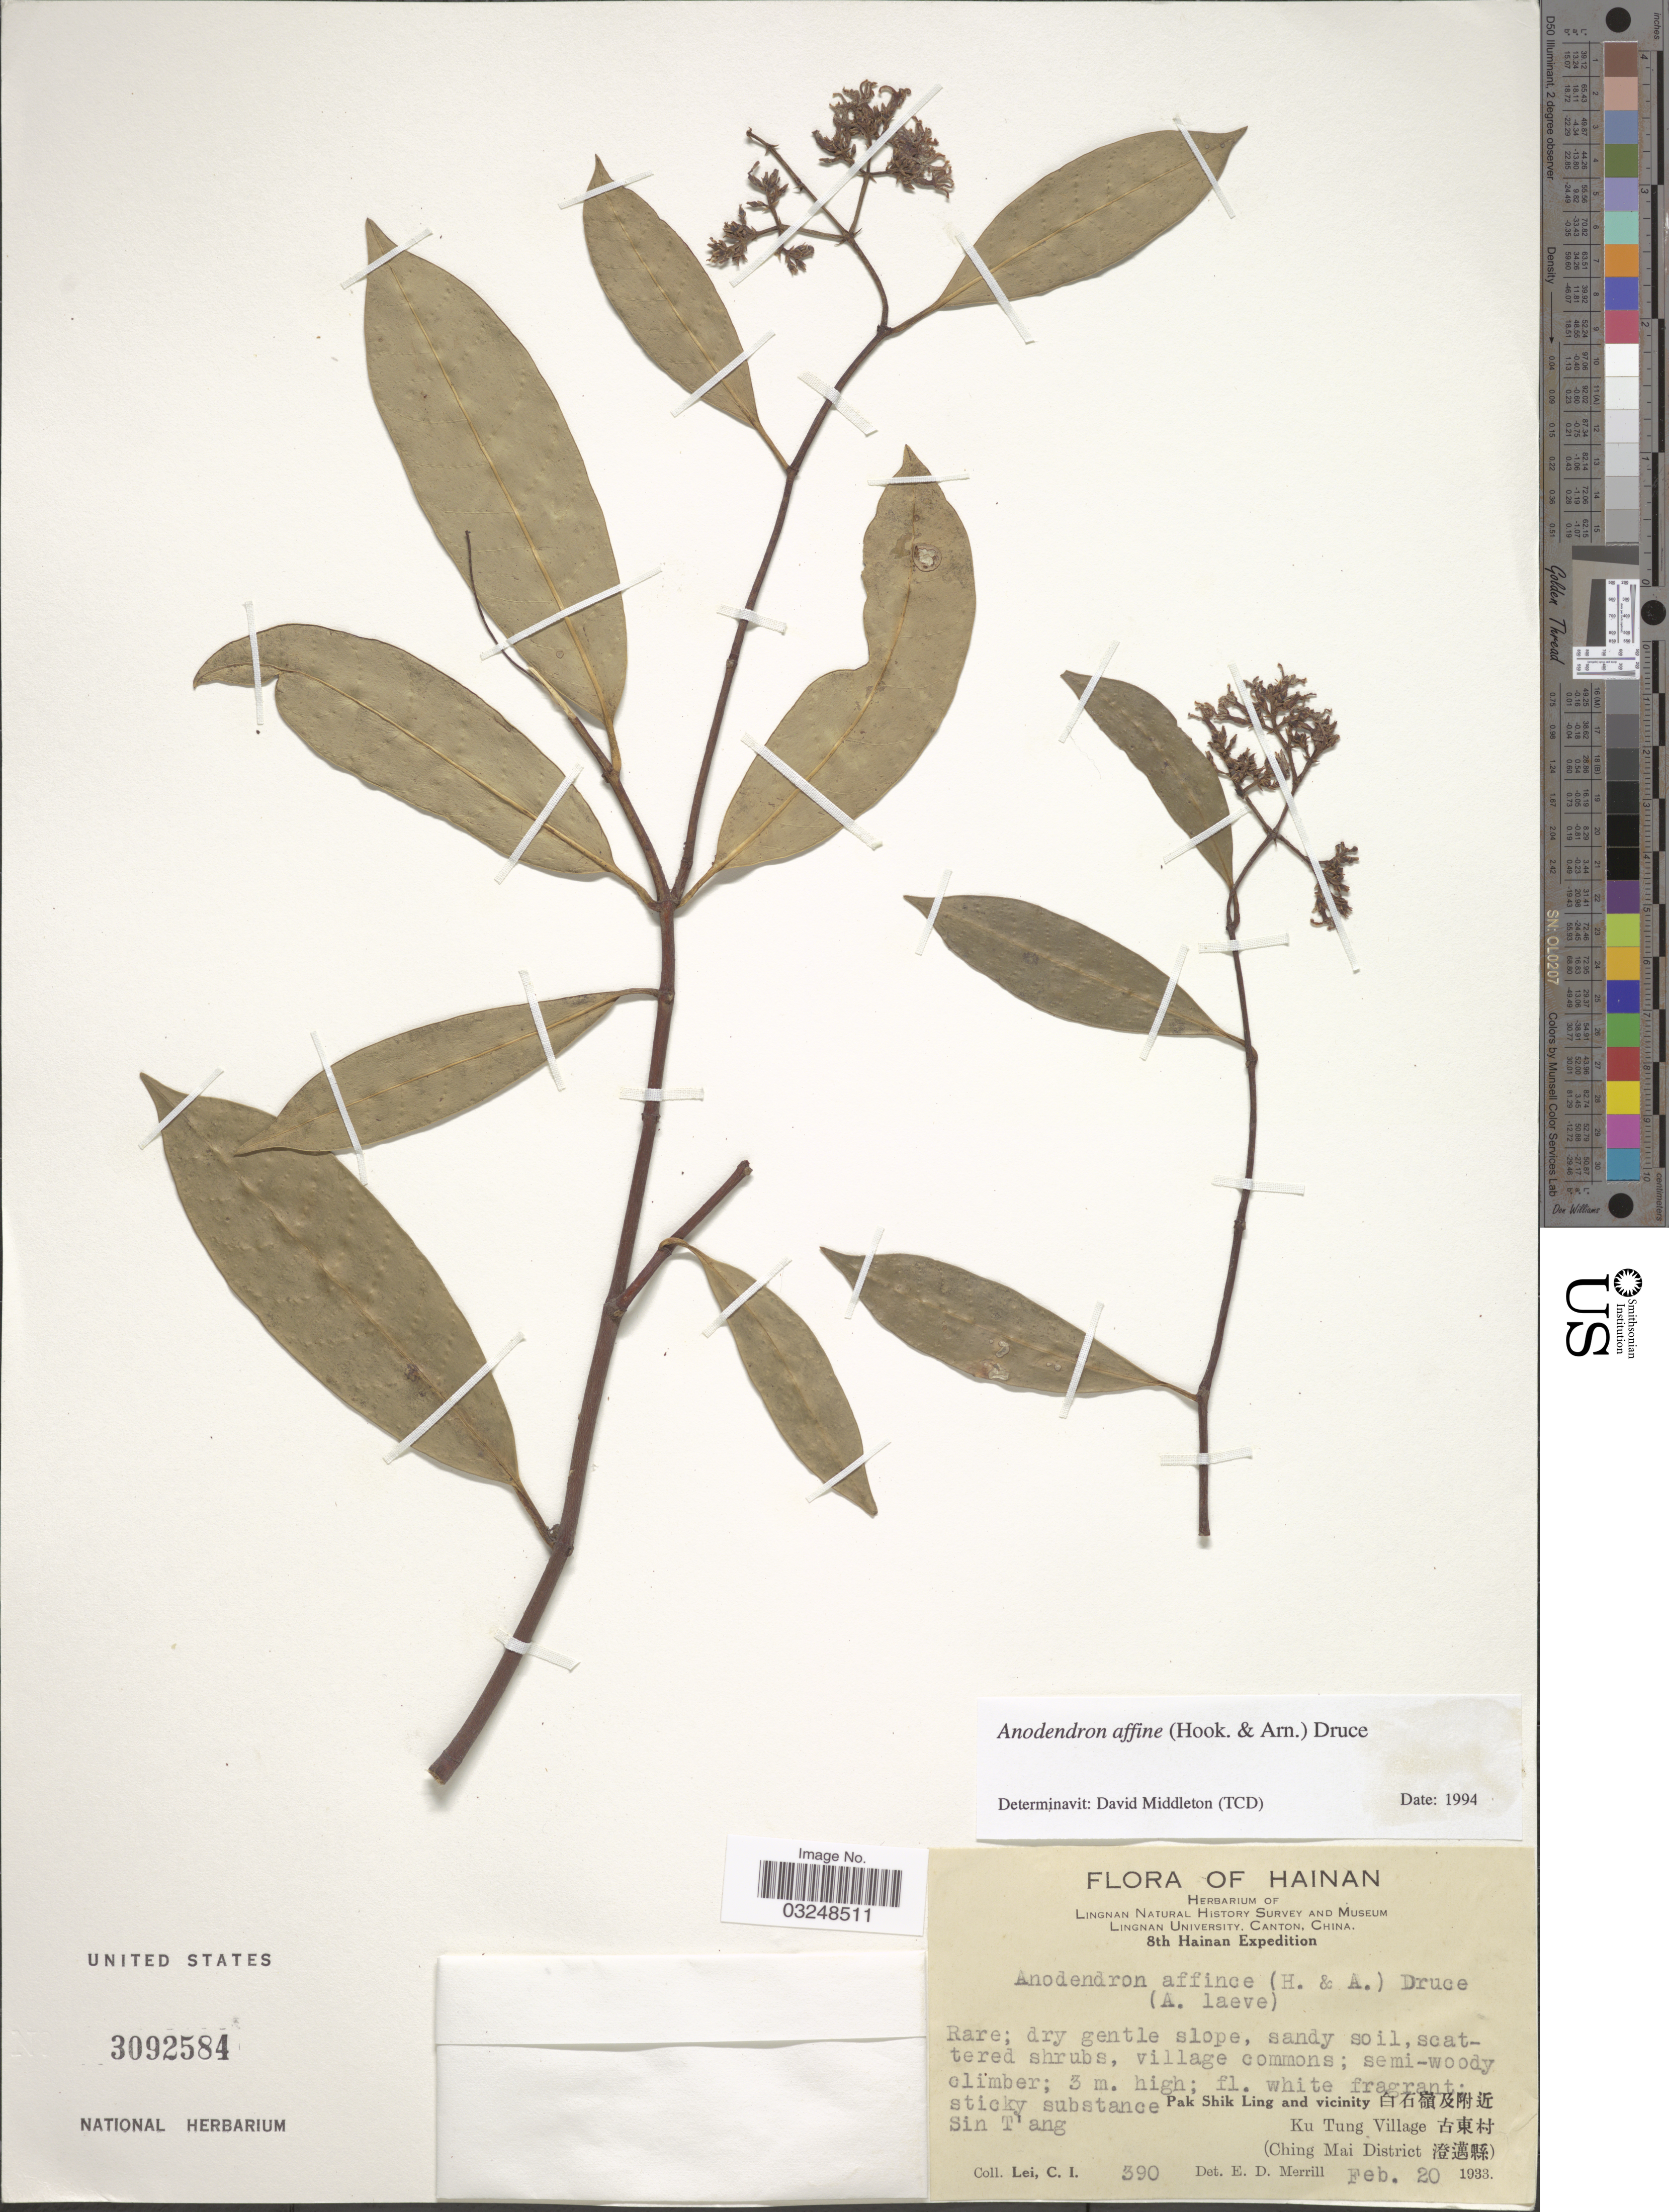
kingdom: Plantae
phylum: Tracheophyta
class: Magnoliopsida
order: Gentianales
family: Apocynaceae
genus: Anodendron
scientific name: Anodendron affine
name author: (Hook. & Arn.) Druce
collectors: C. I. Lei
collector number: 390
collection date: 1933-02-20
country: China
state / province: Hainan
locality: Sin T'ang, Pak Shik Ling and vicinity, Ku Tung Village, (Ching Mai District).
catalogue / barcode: US 3092584